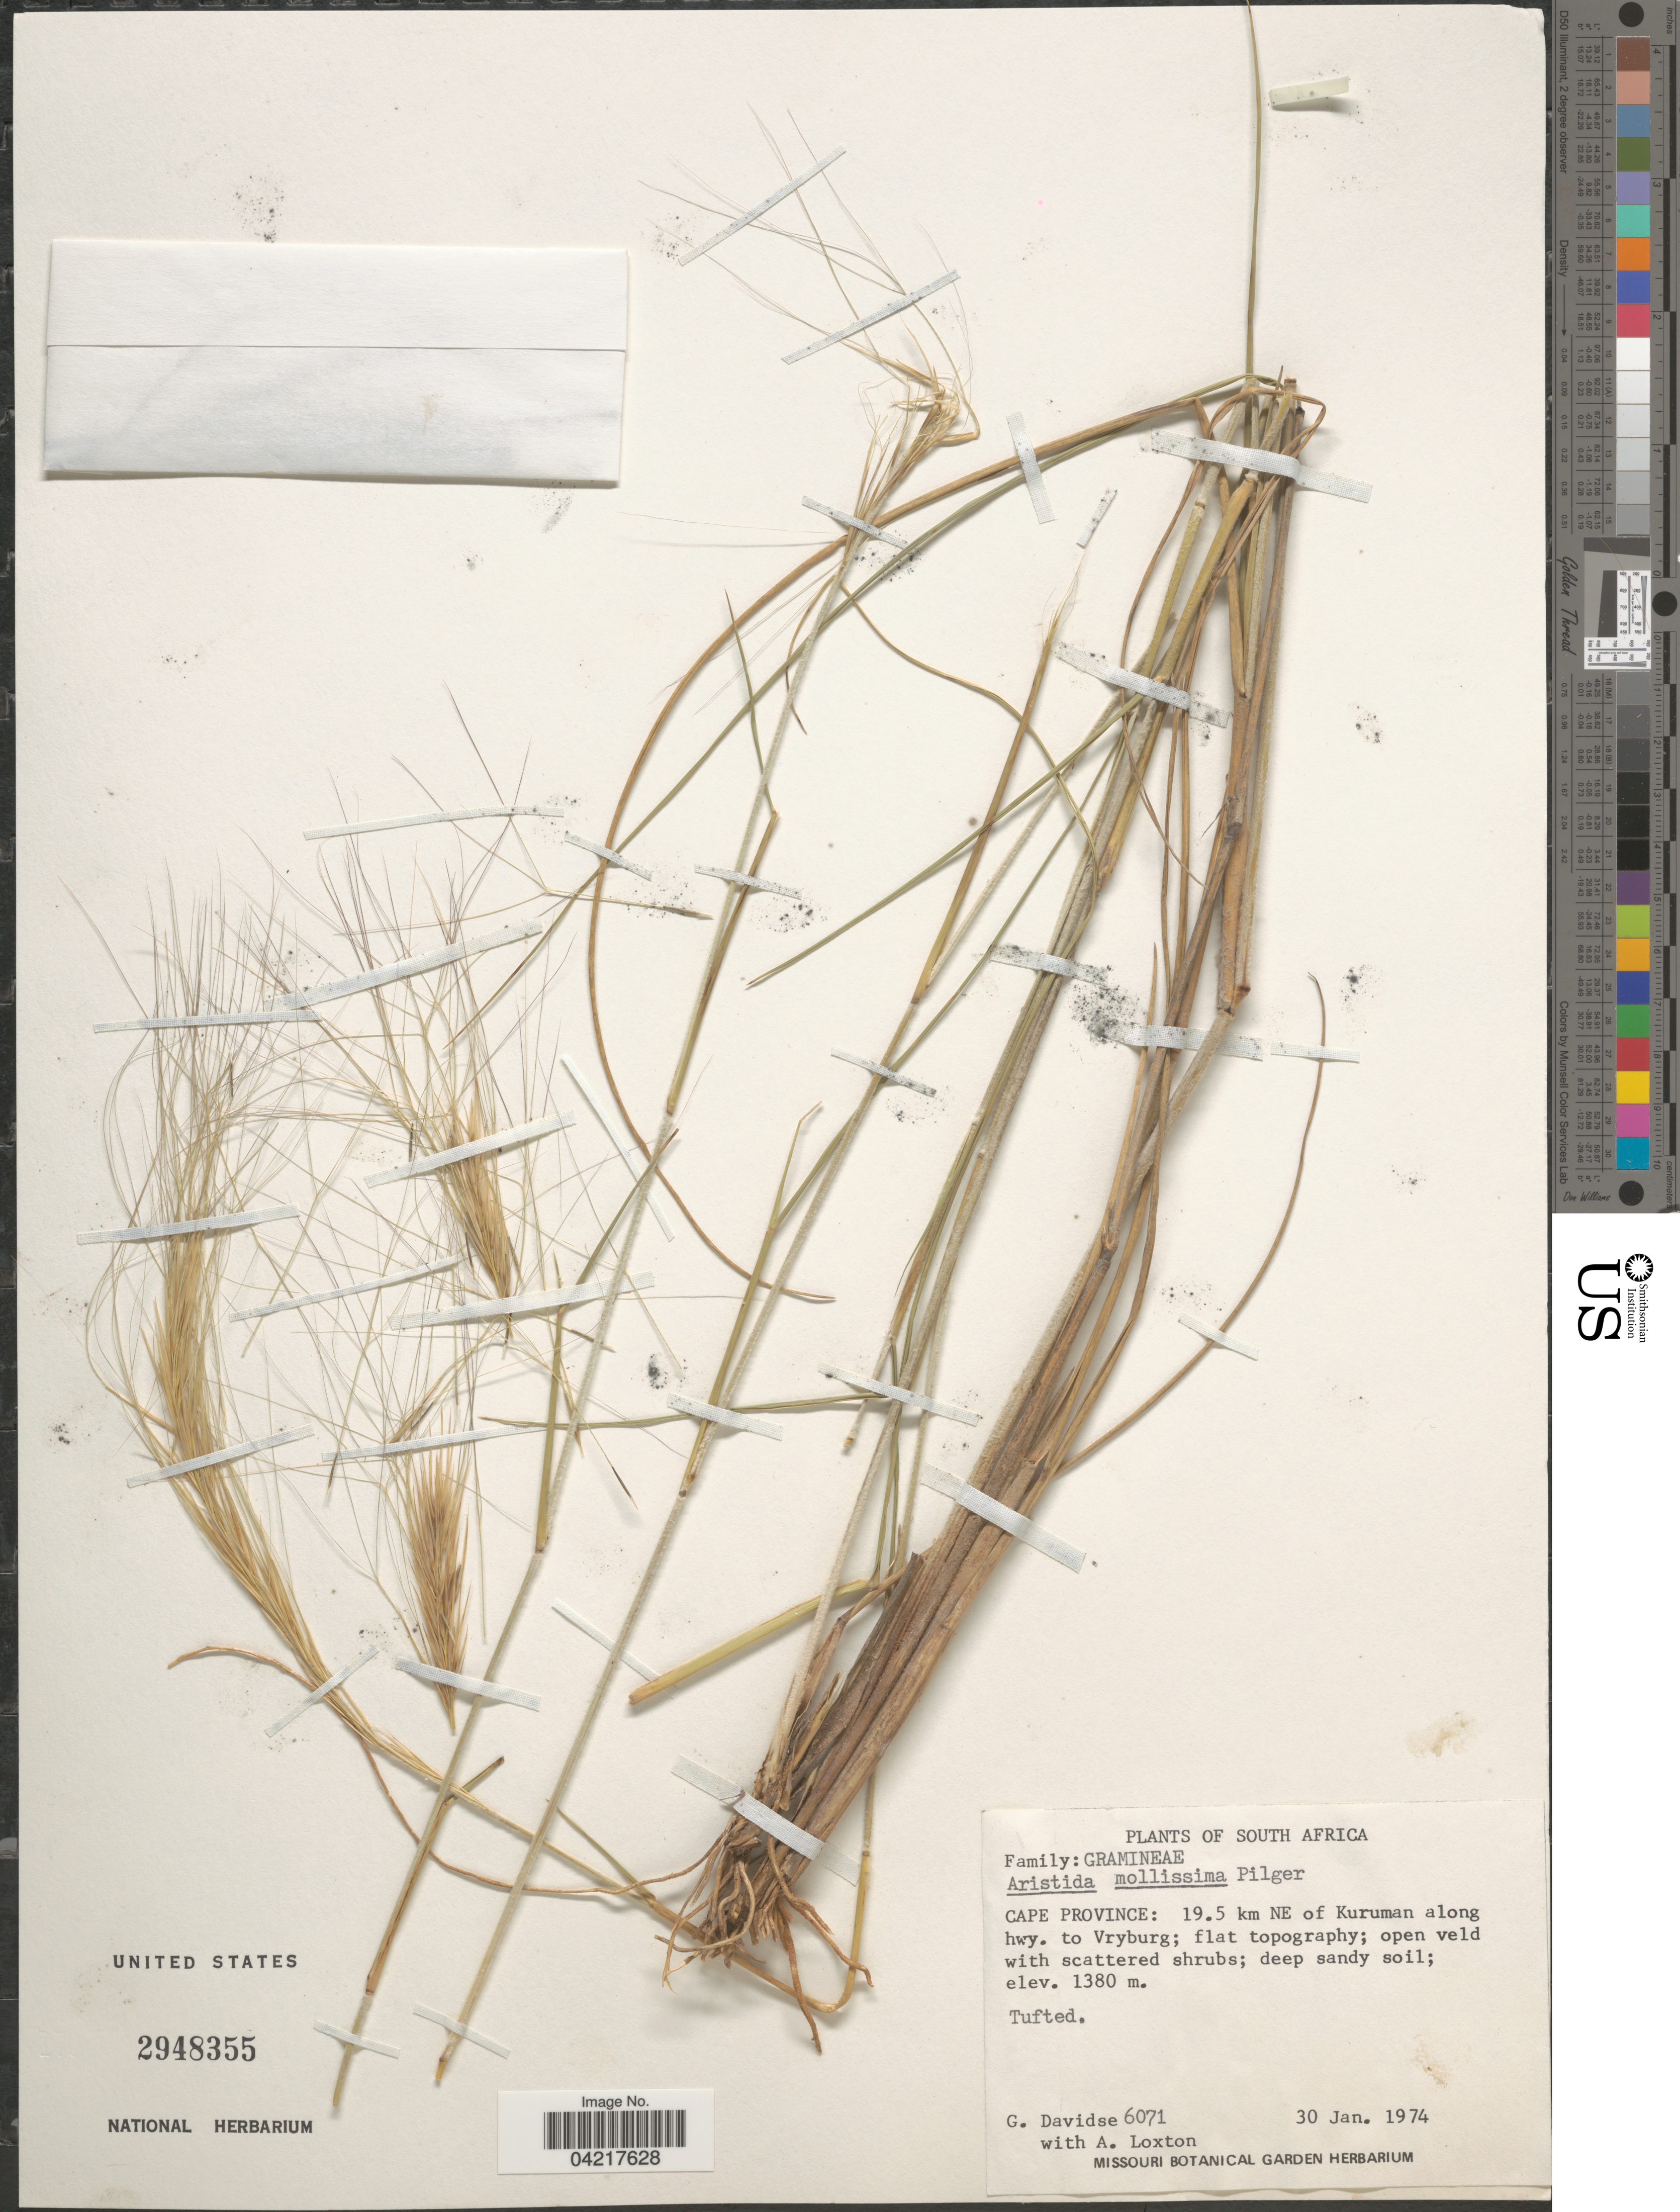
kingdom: Plantae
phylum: Tracheophyta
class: Liliopsida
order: Poales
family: Poaceae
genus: Aristida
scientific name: Aristida mollissima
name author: Pilg.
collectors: G. Davidse & A. Loxton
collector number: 6071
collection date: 1974-01-30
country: South Africa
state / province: Northern Cape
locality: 19.5 km NE of Kuruman along hwy. to Vryburg.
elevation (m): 1380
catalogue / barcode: US 2948355